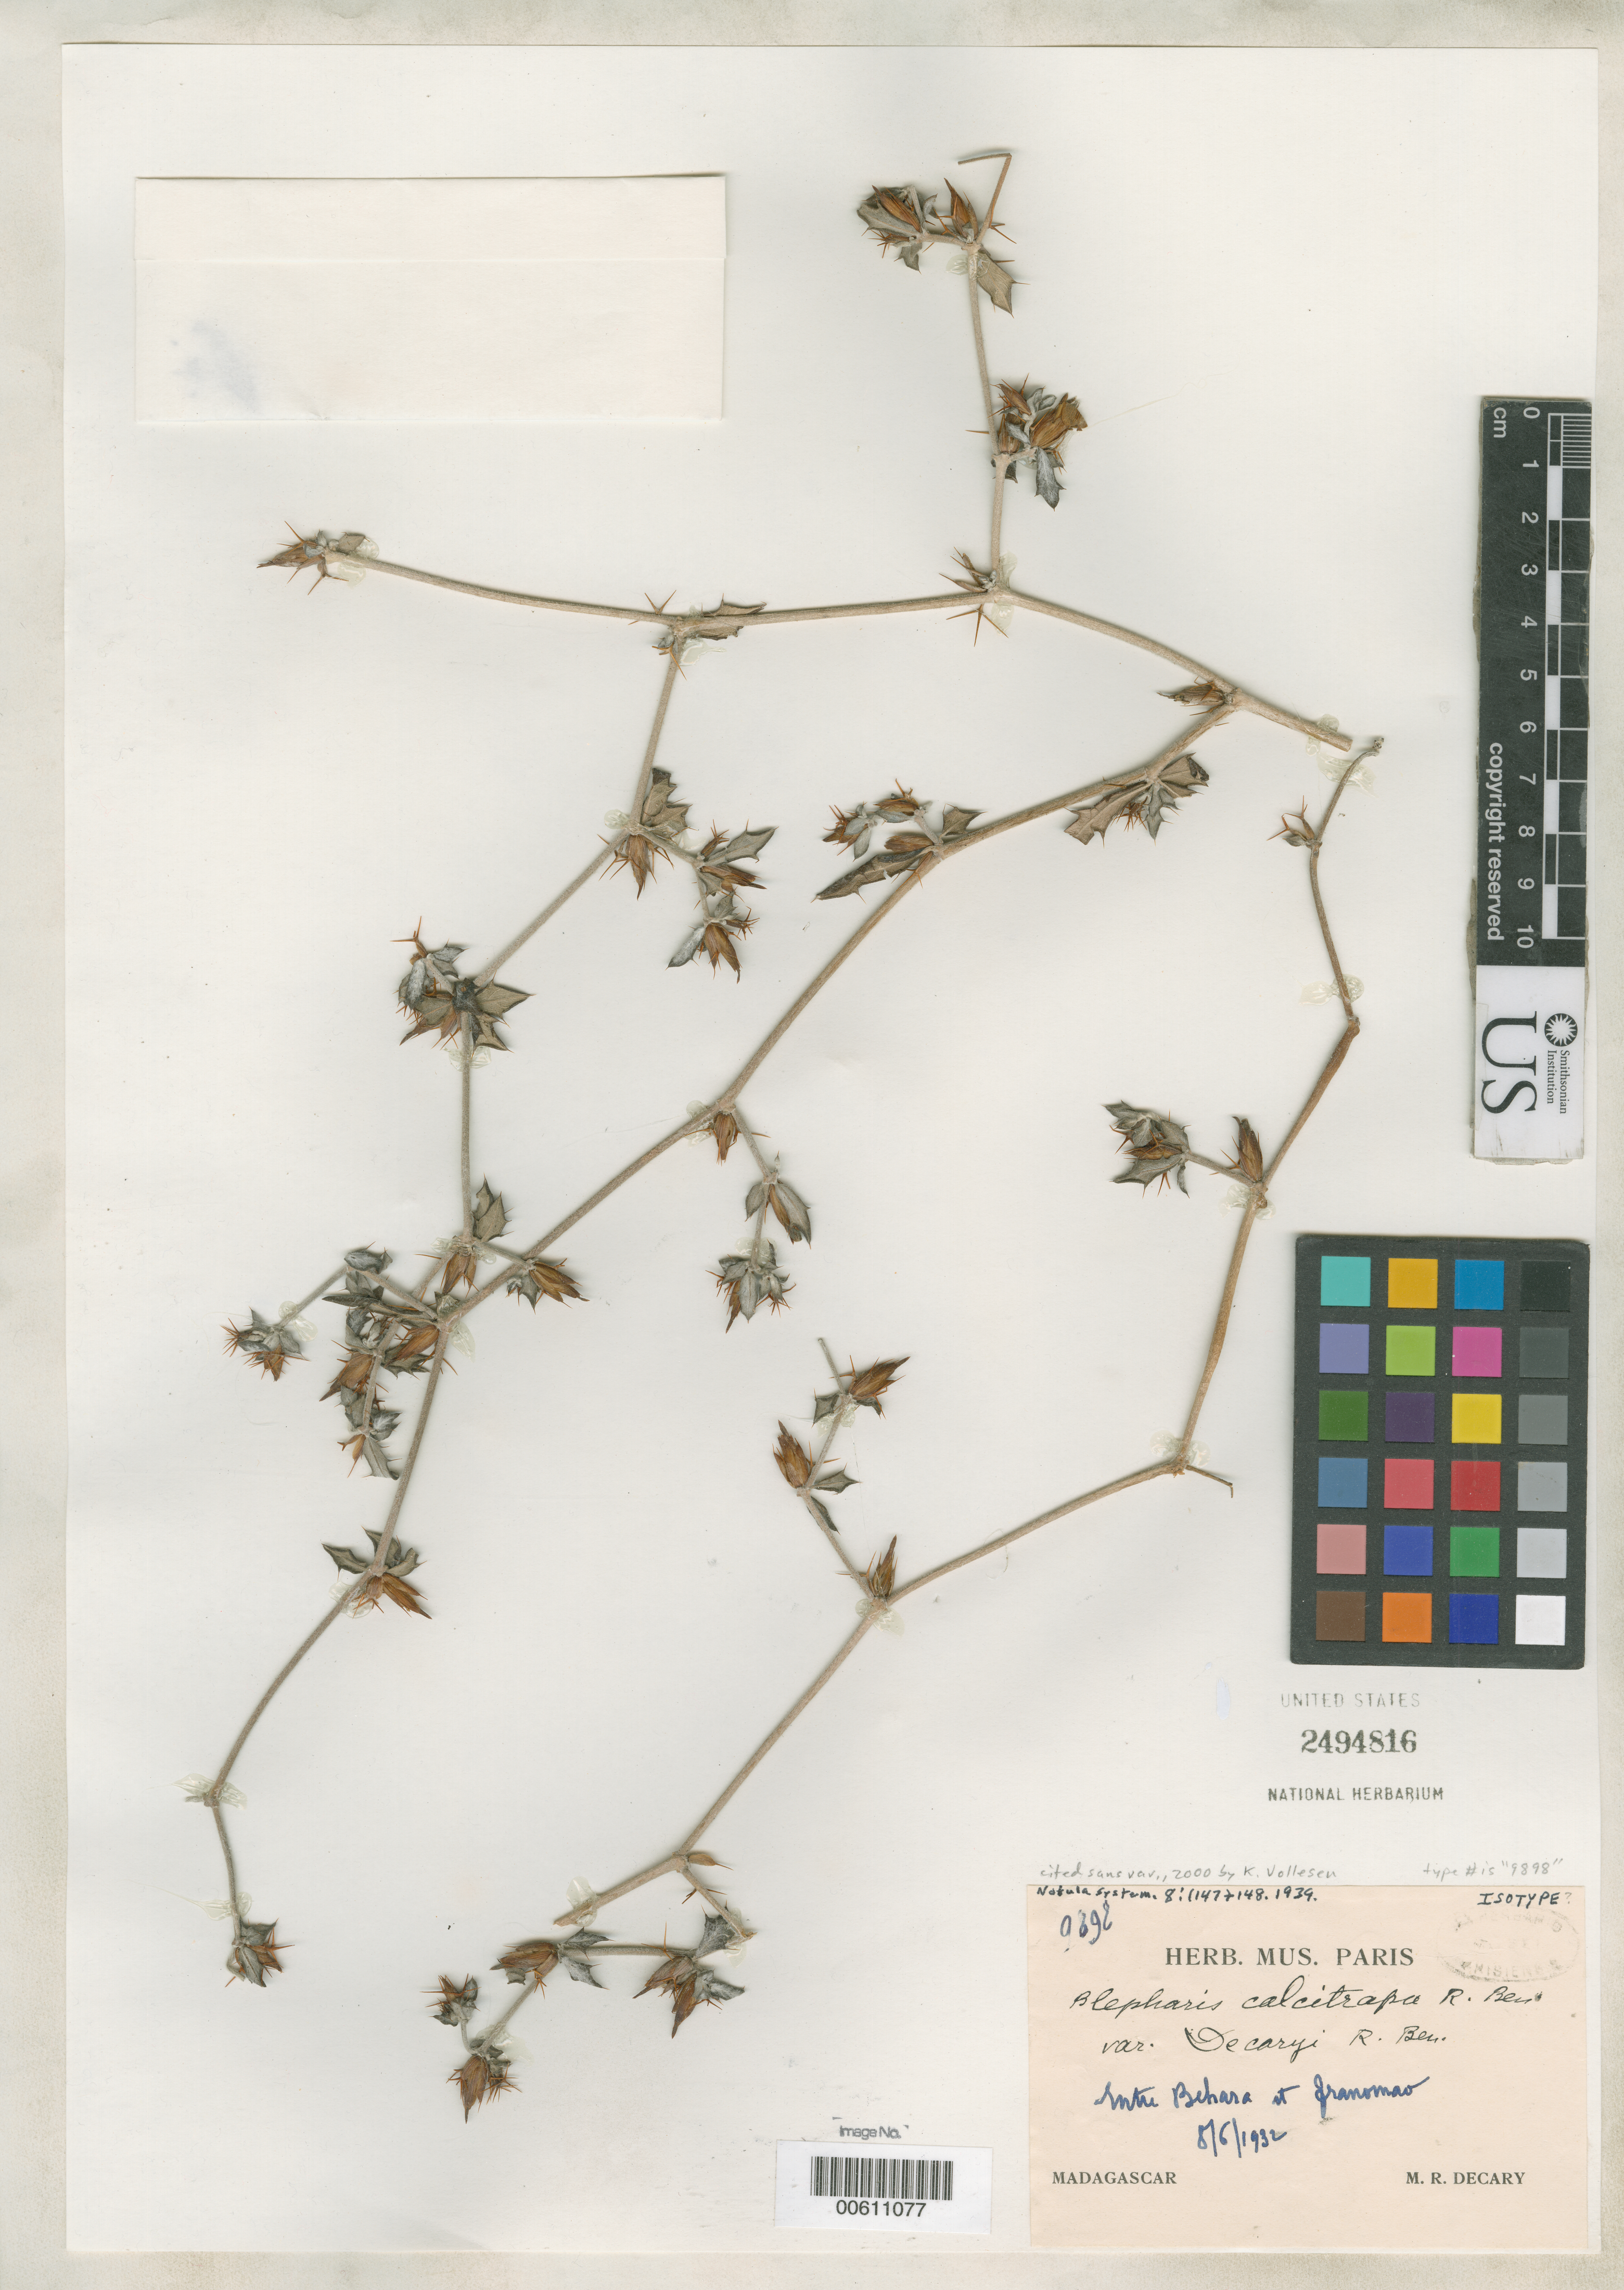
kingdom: Plantae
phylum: Tracheophyta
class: Magnoliopsida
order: Lamiales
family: Acanthaceae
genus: Blepharis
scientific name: Blepharis calcitrapa var. decaryi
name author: Benoist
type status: Isotype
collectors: R. Decary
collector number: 9898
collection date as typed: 08 Jun 1932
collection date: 1932-06-08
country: Madagascar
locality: Entre Behara et Tranamaro.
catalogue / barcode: US 2494816